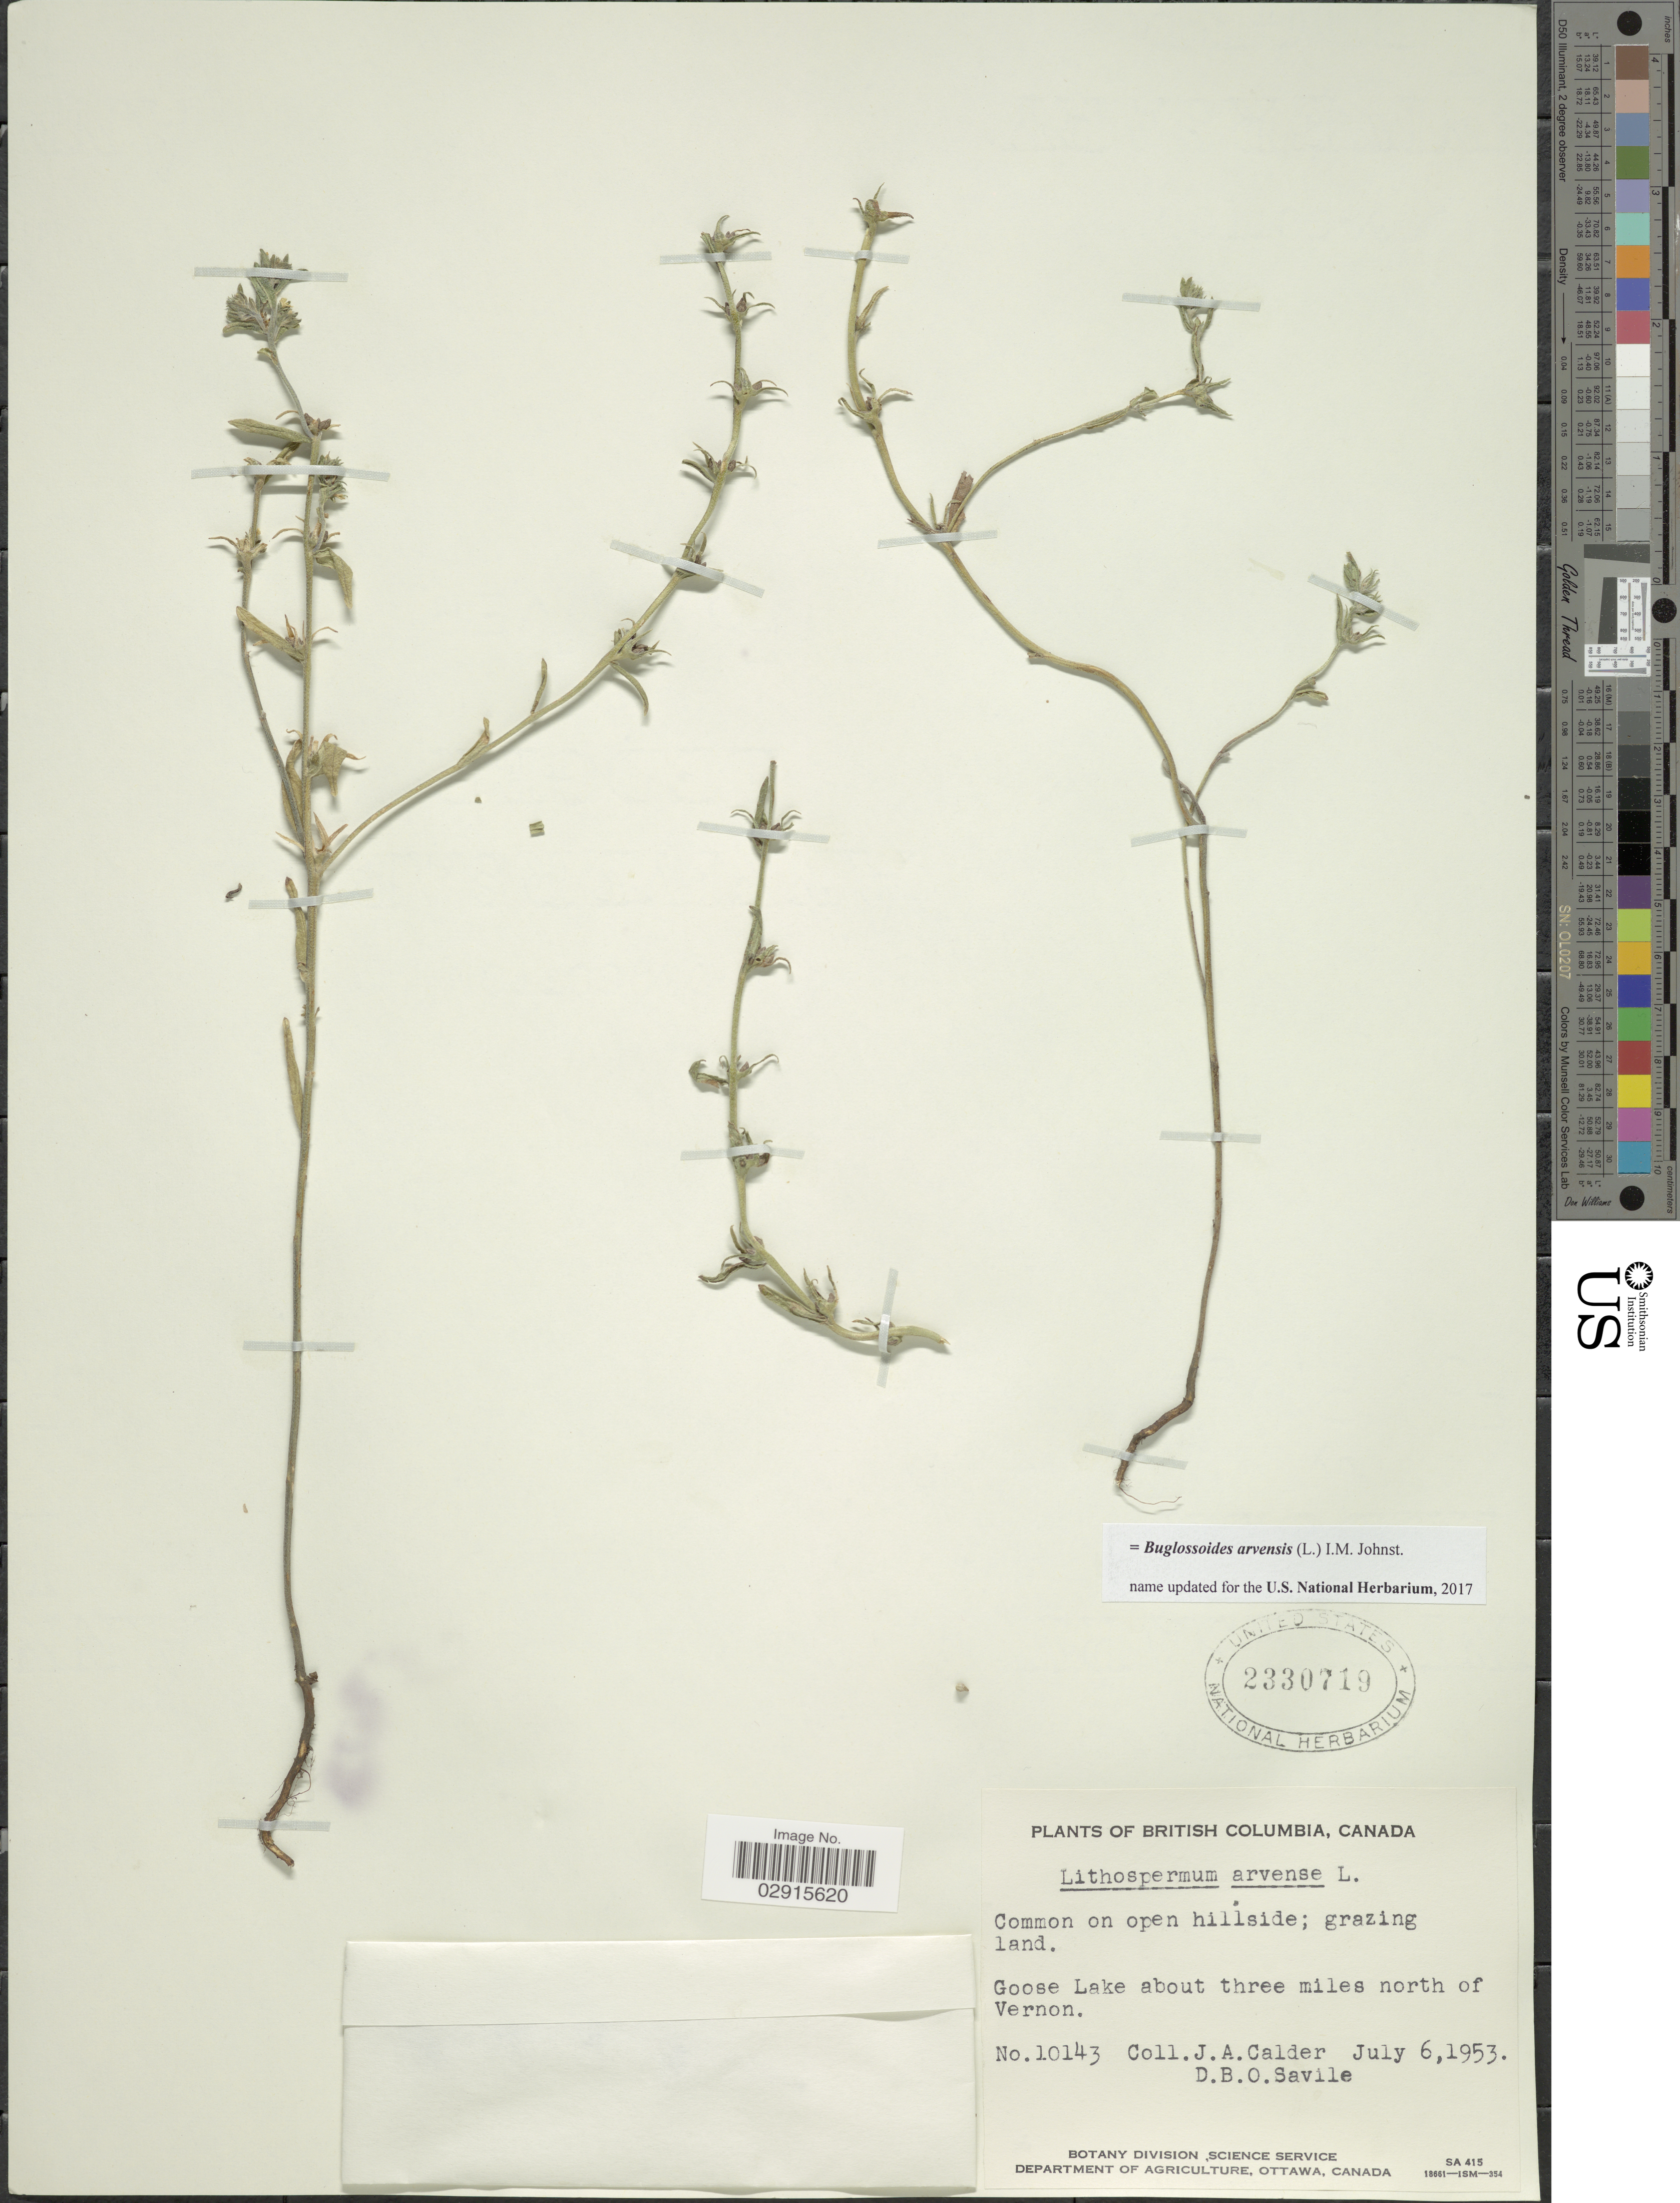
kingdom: Plantae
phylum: Tracheophyta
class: Magnoliopsida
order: Boraginales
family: Boraginaceae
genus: Buglossoides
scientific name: Buglossoides arvensis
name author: (L.) I.M. Johnst.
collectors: J. A. Calder & D. Savile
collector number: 10143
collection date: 1953-07-06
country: Canada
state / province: British Columbia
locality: Goose Lake about three miles north of Vernon.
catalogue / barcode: US 2330719